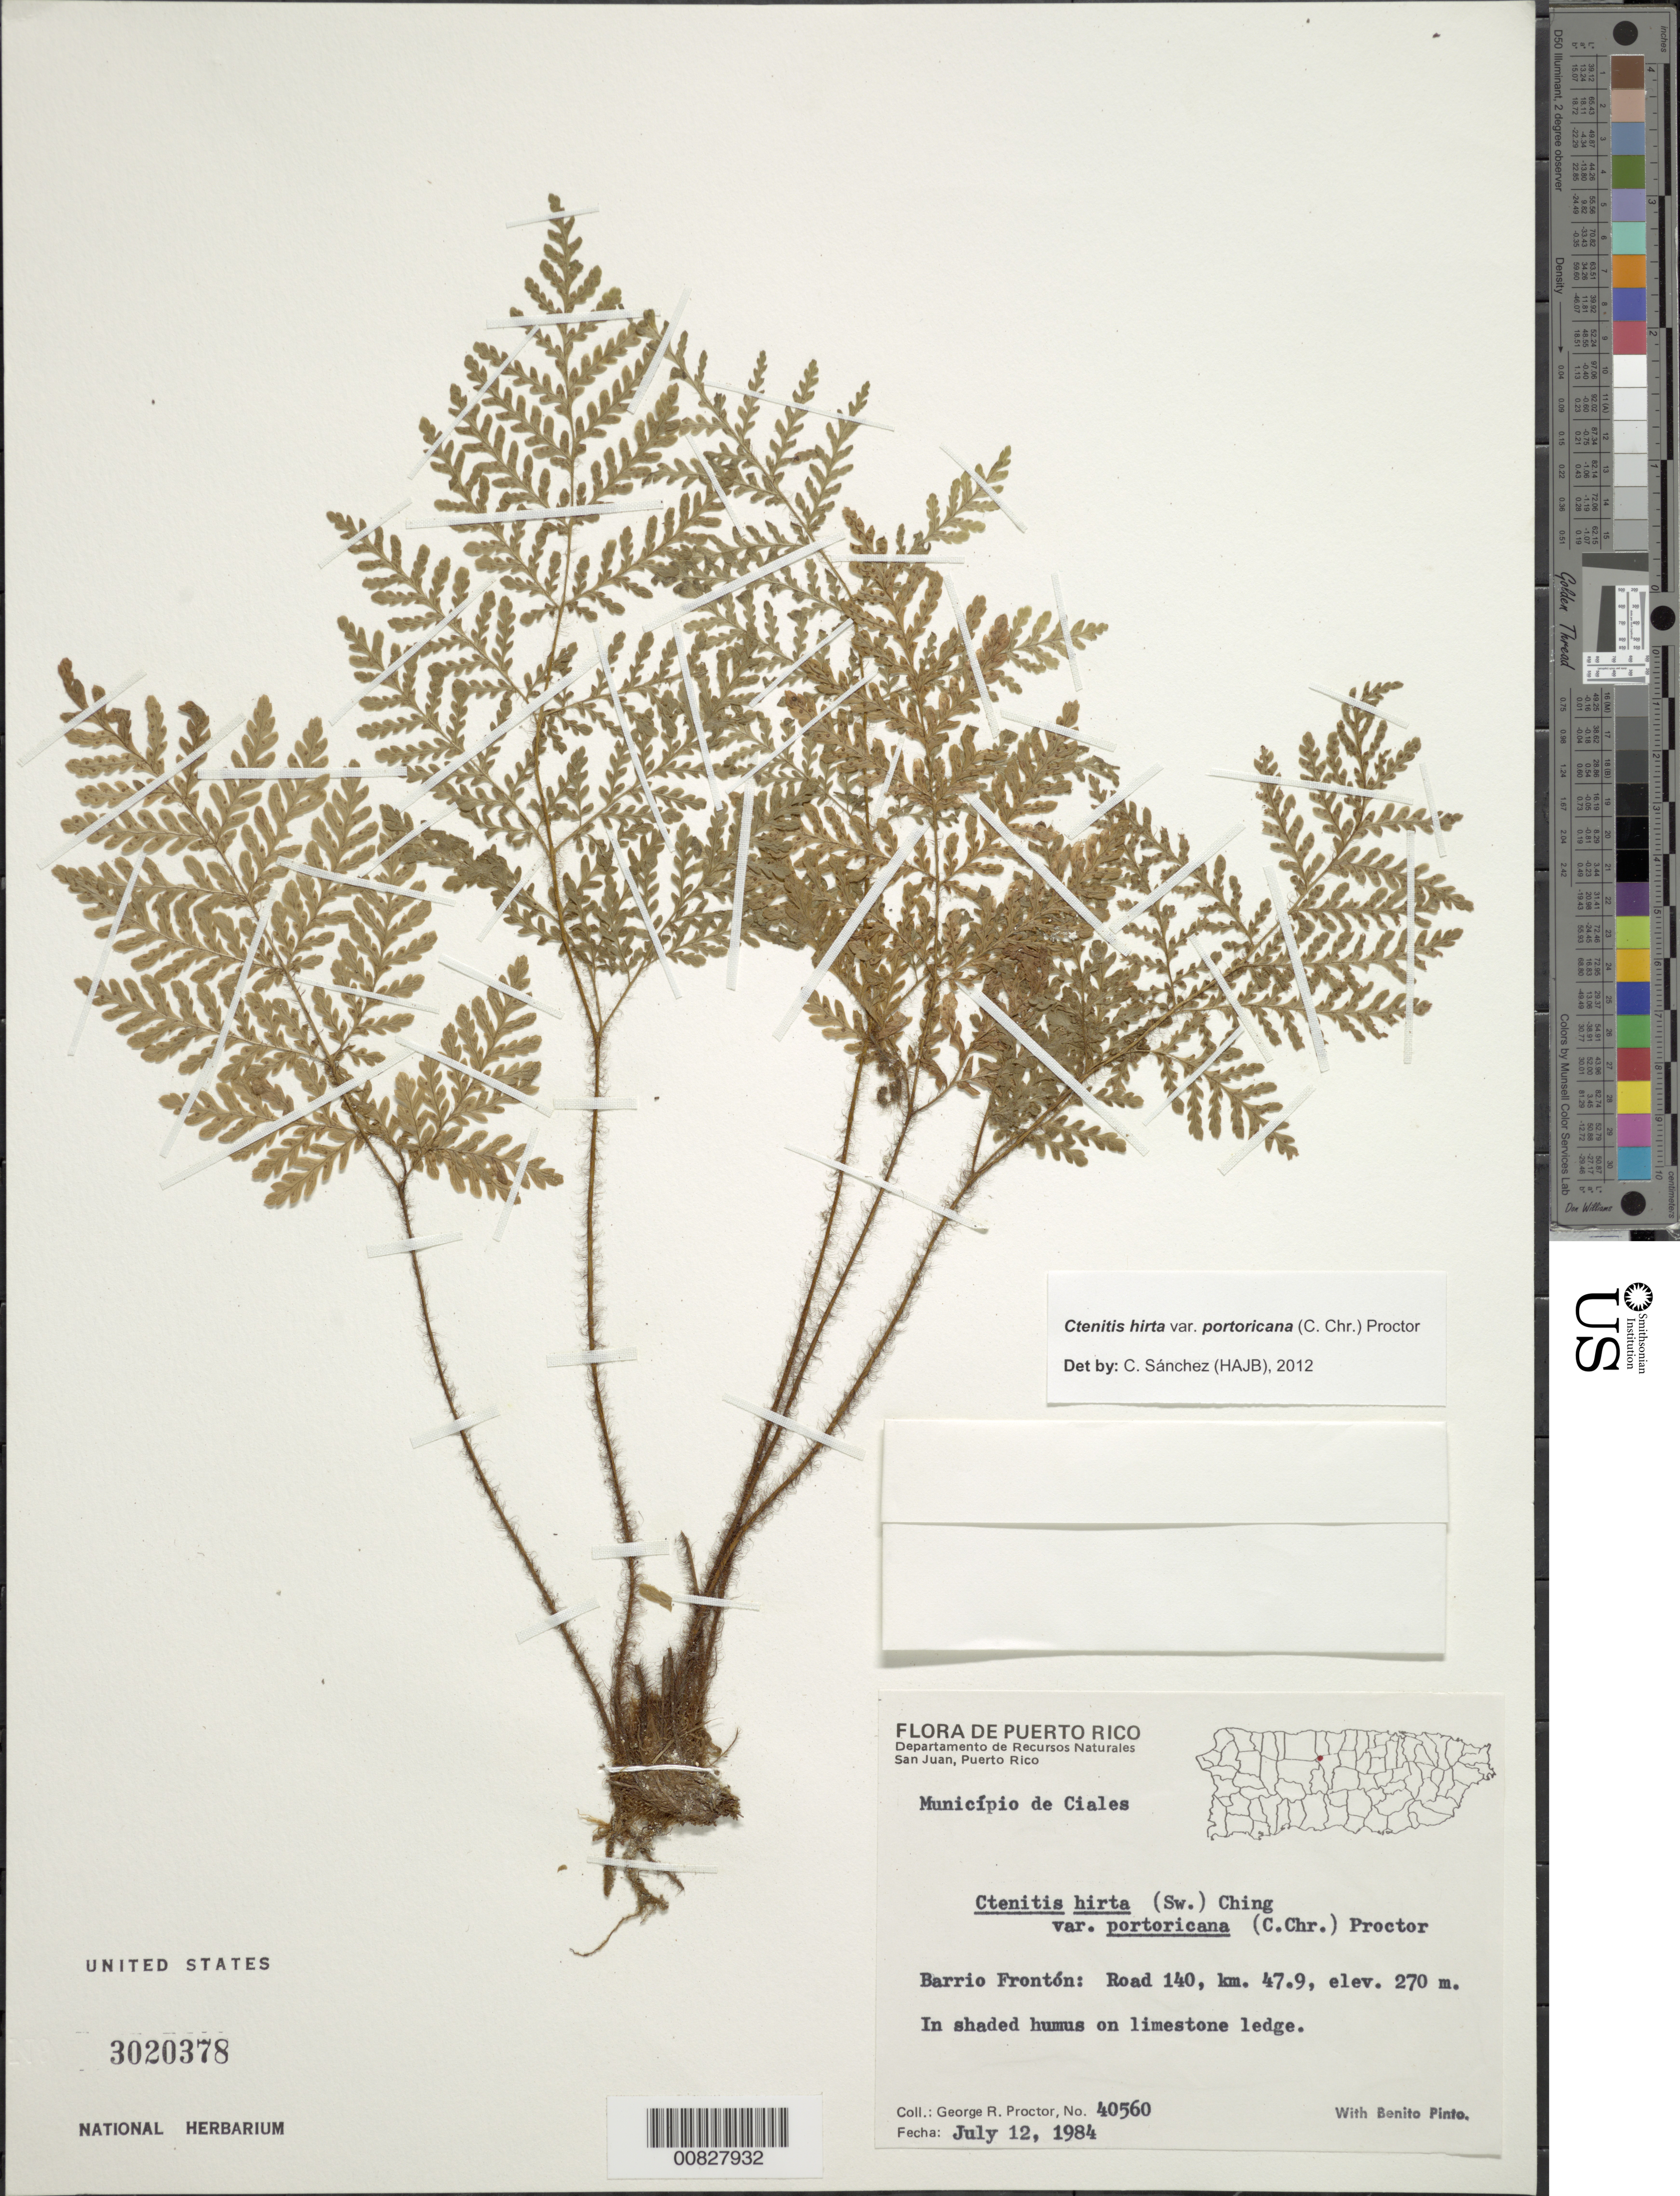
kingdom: Plantae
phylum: Tracheophyta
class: Polypodiopsida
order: Polypodiales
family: Dryopteridaceae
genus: Ctenitis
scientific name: Ctenitis hirta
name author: (Sw.) Ching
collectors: G. R. Proctor & B. Pinto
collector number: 40560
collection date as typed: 12 Jul 1984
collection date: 1984-07-12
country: Puerto Rico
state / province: Ciales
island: Puerto Rico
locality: Mun. Ciales, Barrio Frontón, Road 140, km 47.9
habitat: Shaded humus on limestone ledge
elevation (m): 270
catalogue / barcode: US 3020378